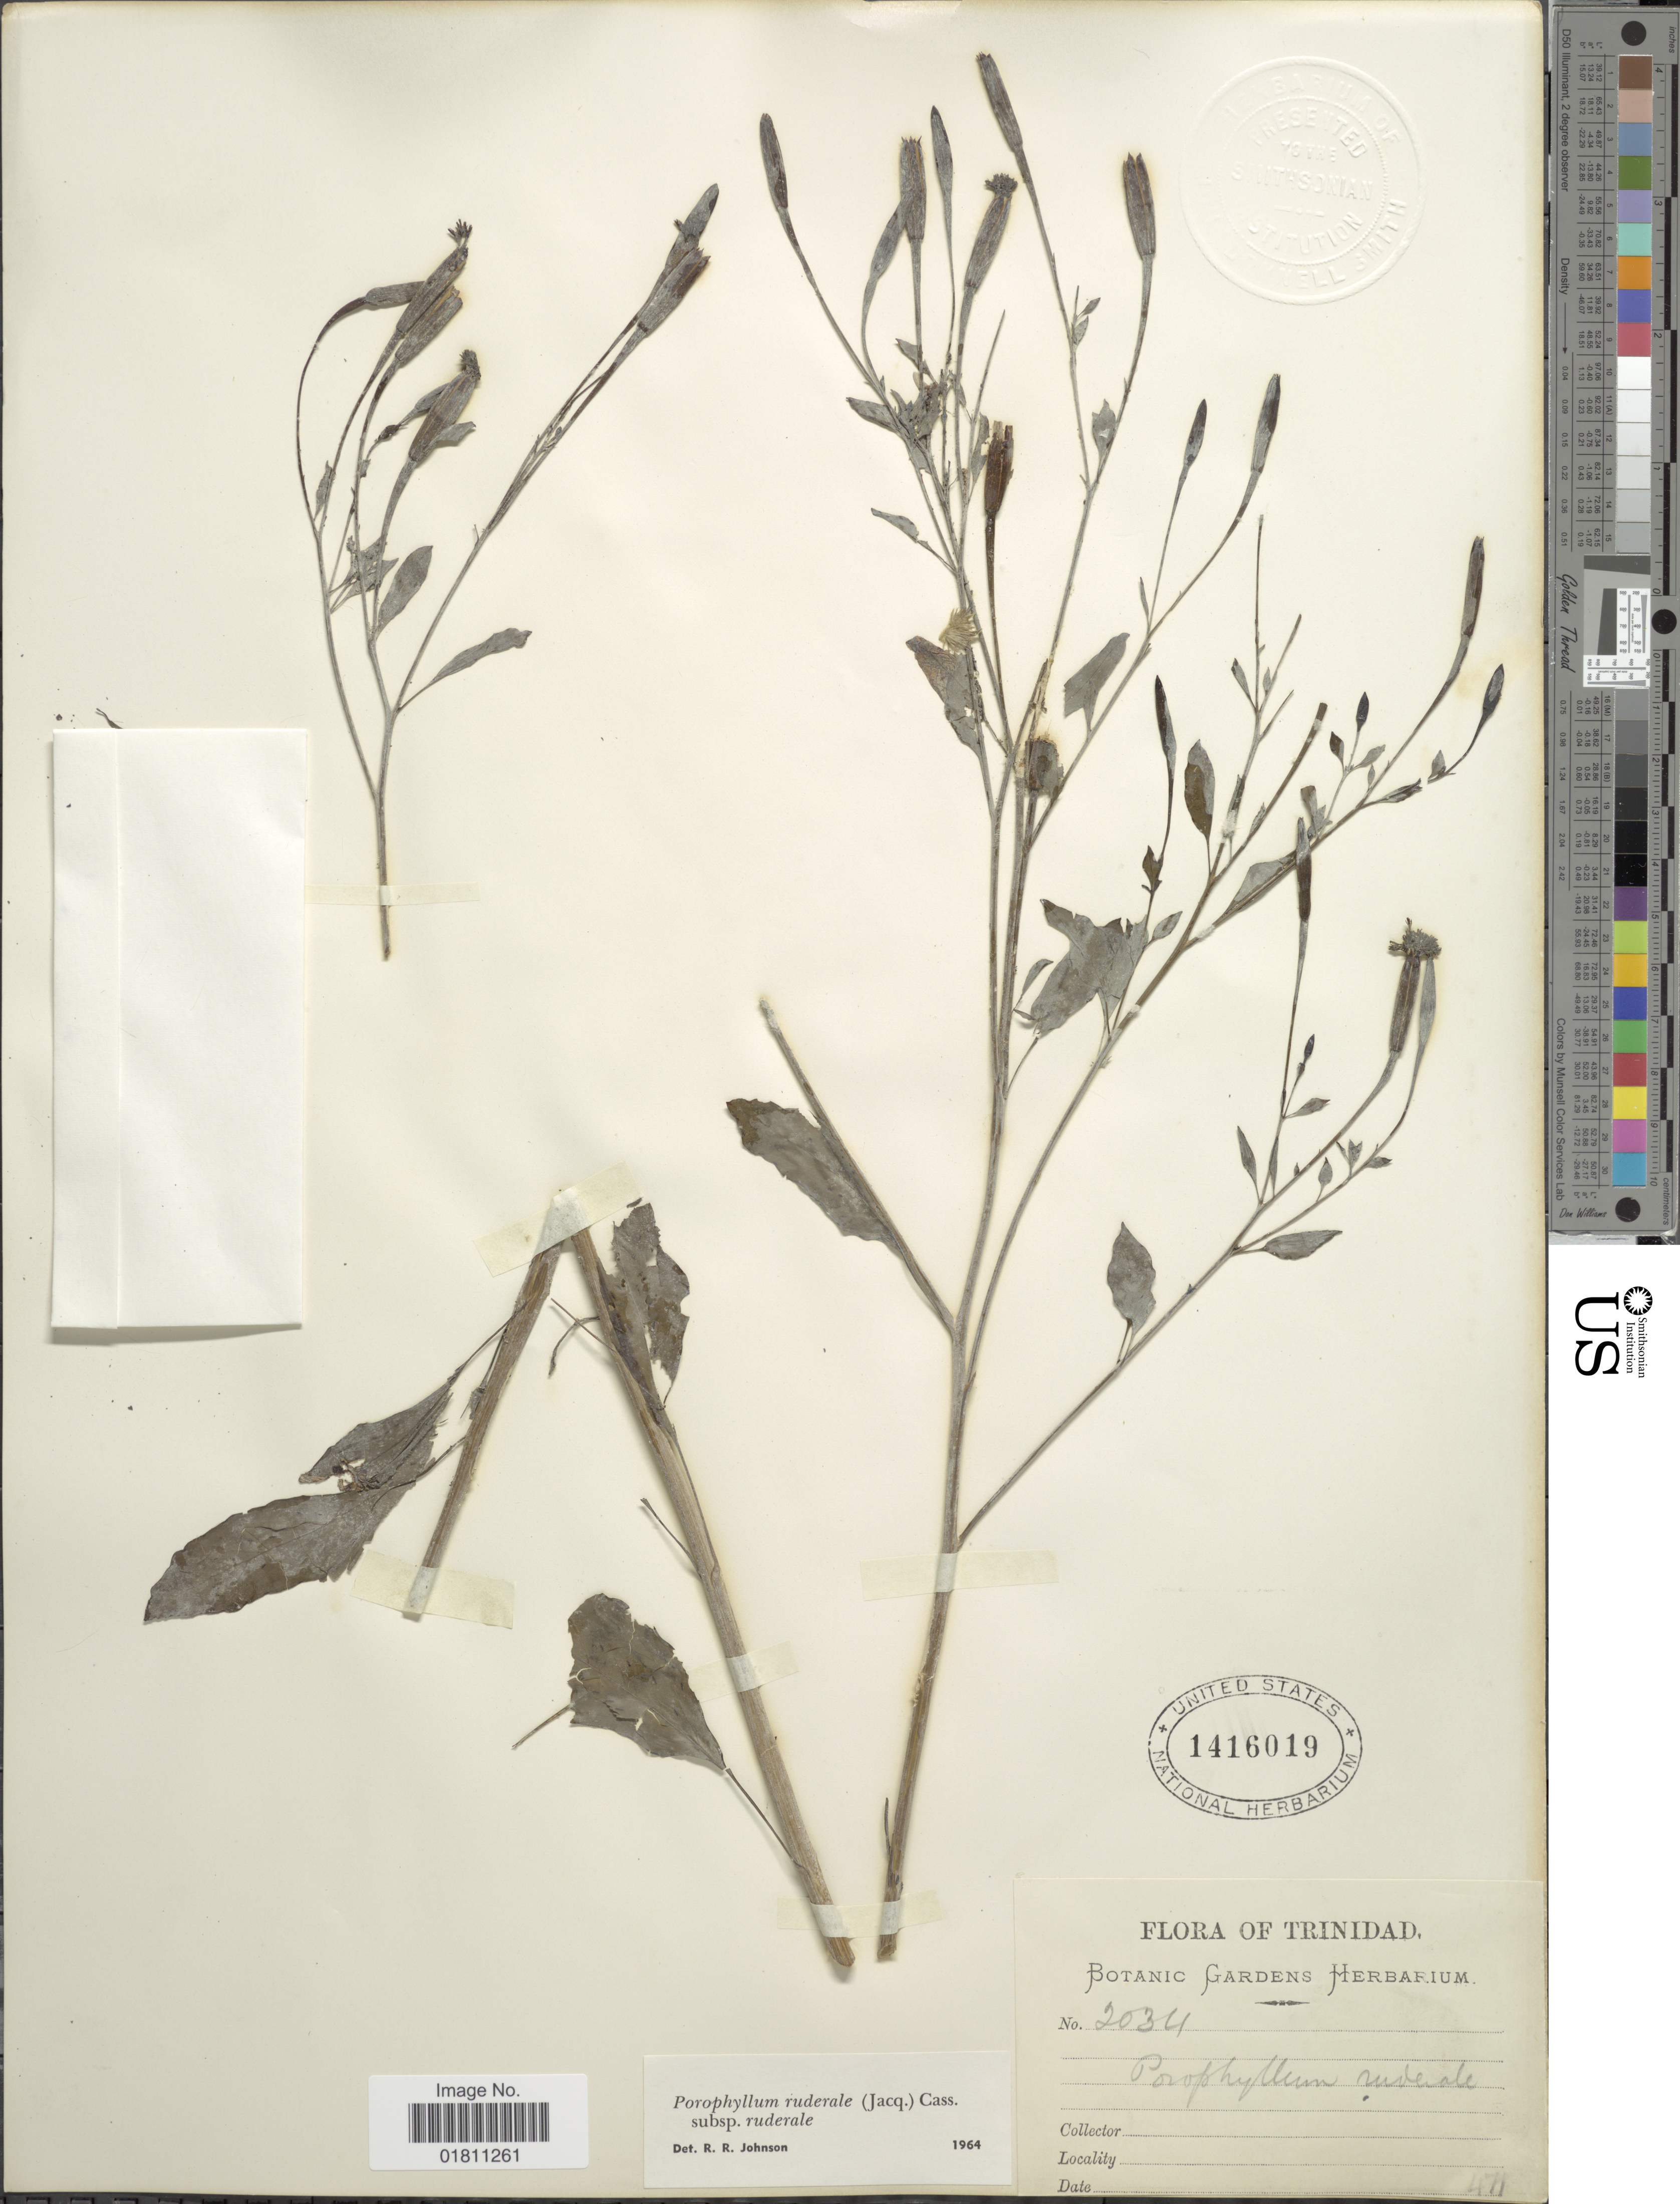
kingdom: Plantae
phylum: Tracheophyta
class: Magnoliopsida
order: Asterales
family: Asteraceae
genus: Porophyllum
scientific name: Porophyllum ruderale subsp. ruderale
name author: (Jacq.) Cass.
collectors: Botanic Gardens Herbarium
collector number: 2034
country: Trinidad and Tobago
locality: Trinidad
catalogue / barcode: US 1416019